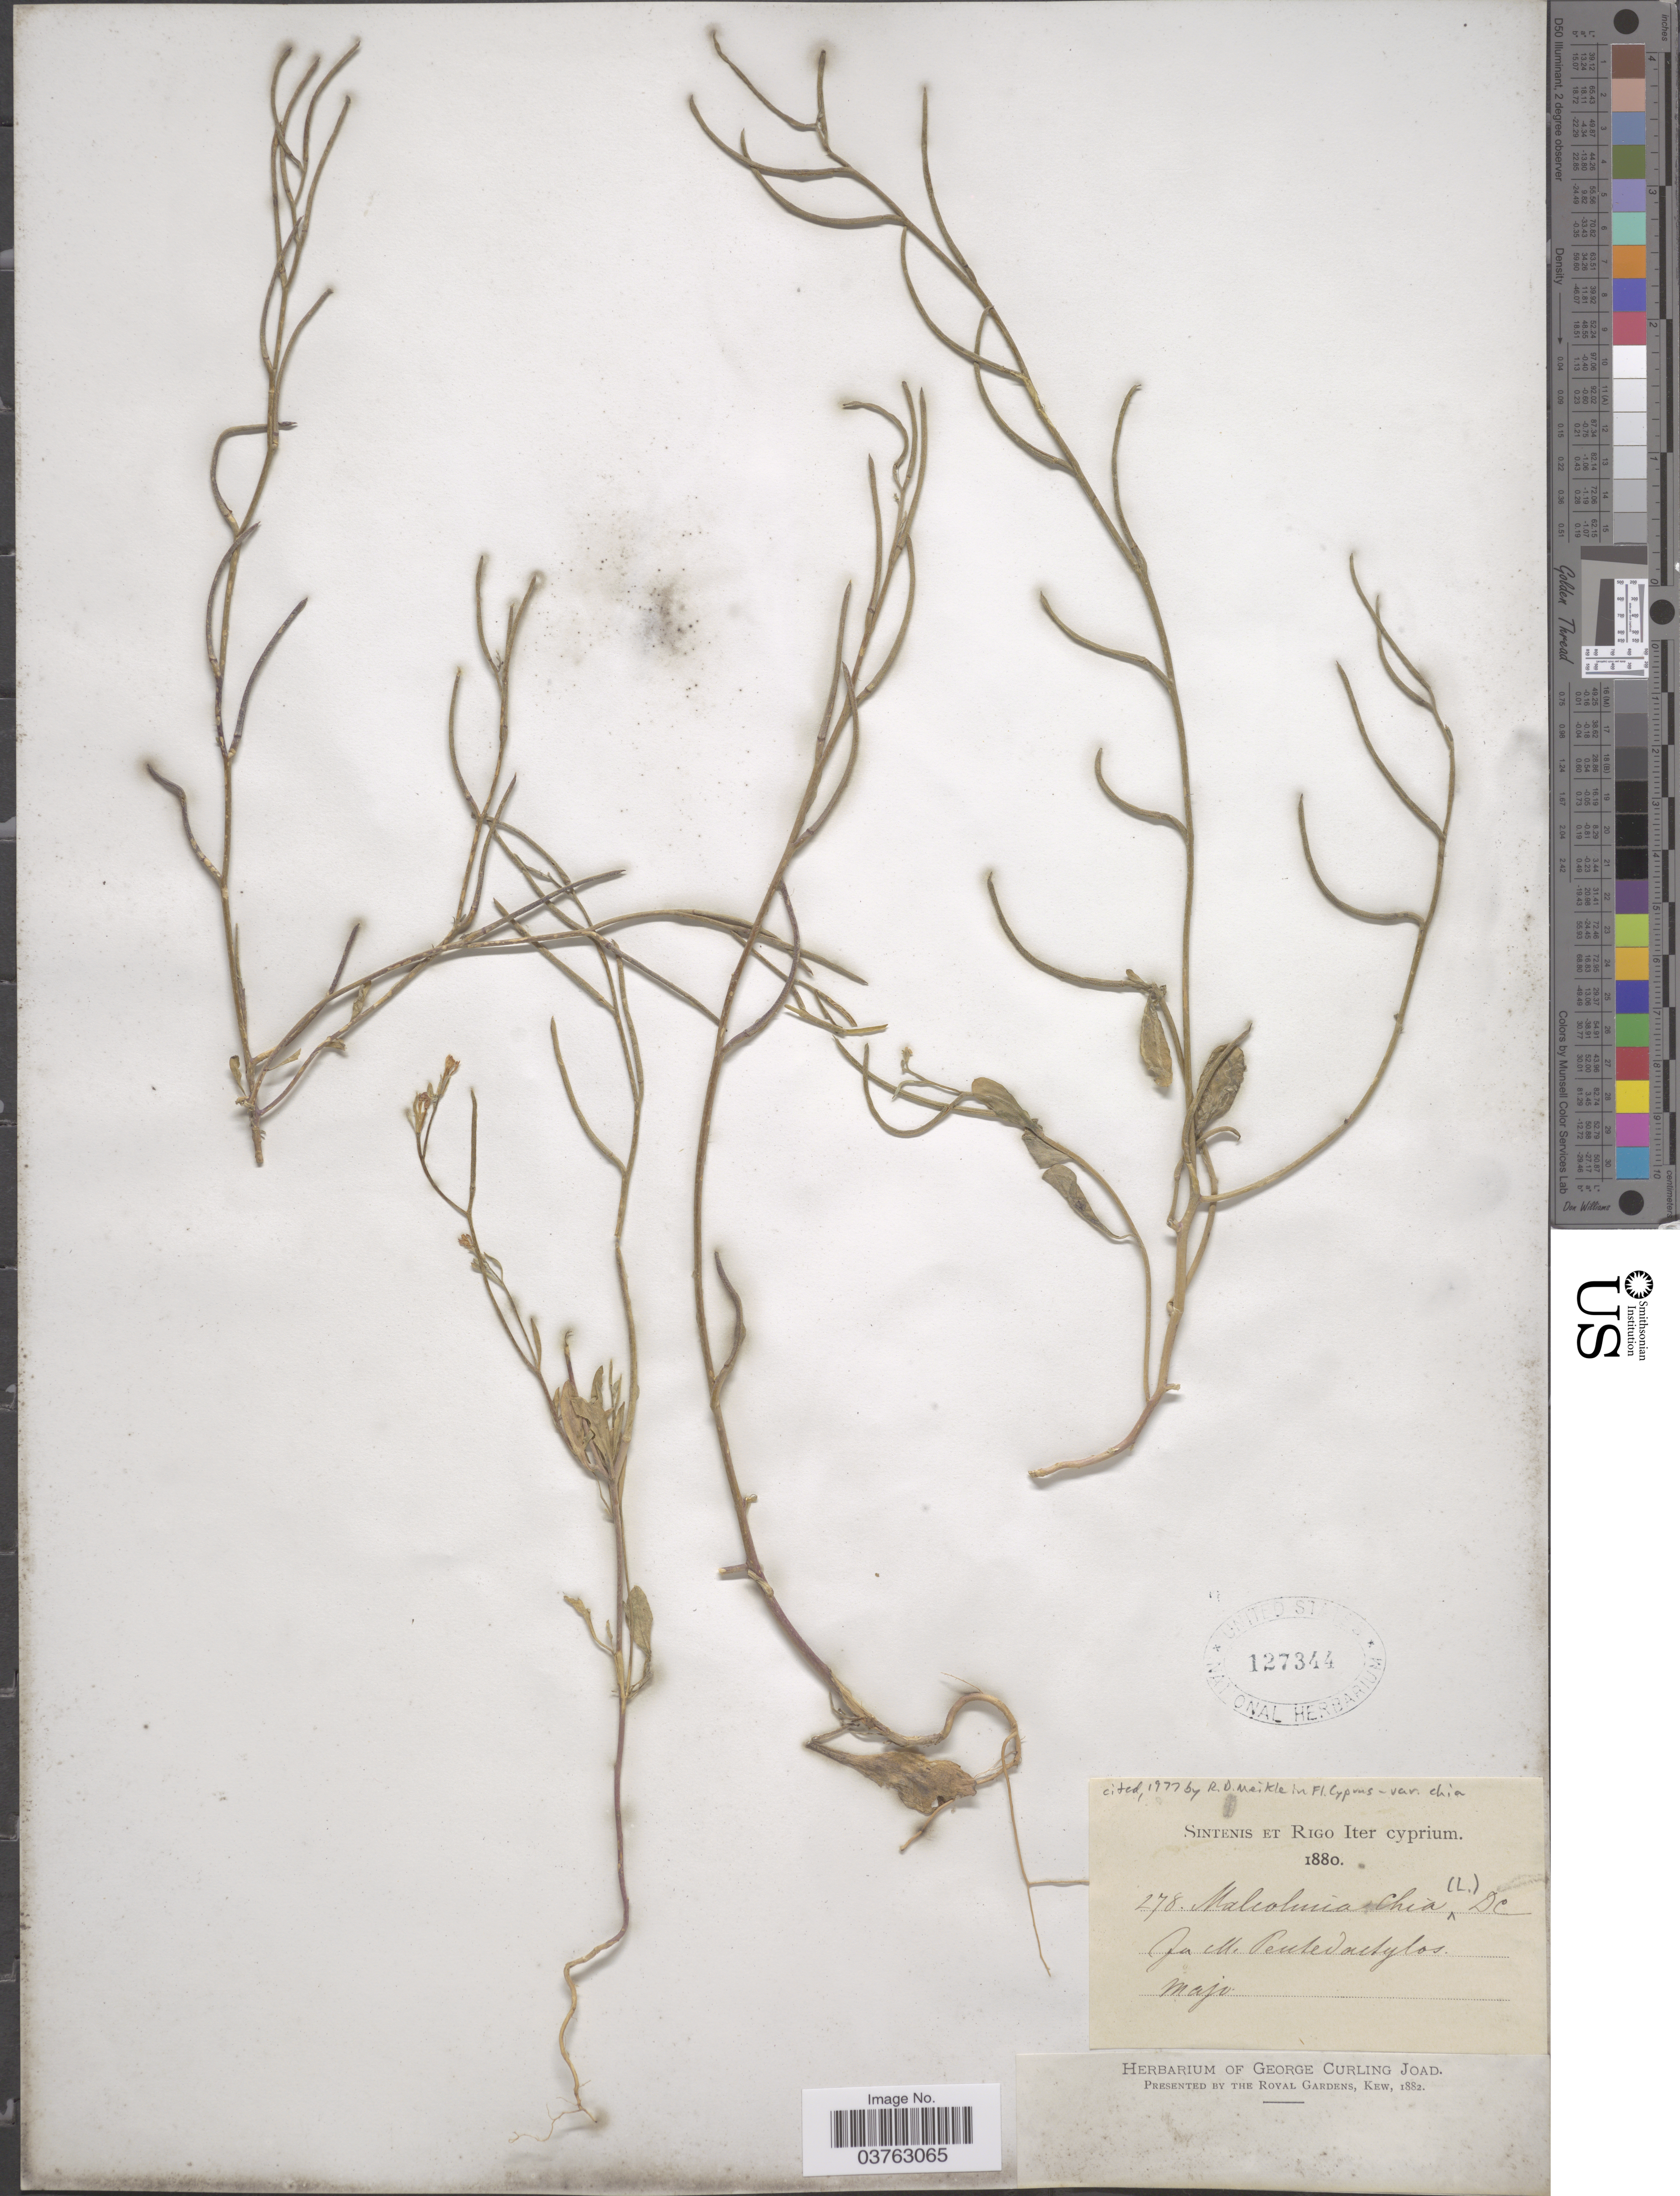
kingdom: Plantae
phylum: Tracheophyta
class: Magnoliopsida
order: Brassicales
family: Brassicaceae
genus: Malcolmia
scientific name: Malcolmia chia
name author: DC.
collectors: -. Sintenis & -- Rigo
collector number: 278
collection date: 1880-05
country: Cyprus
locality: Iter cyprium. In ille Pentadaktylos.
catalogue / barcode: US 127344